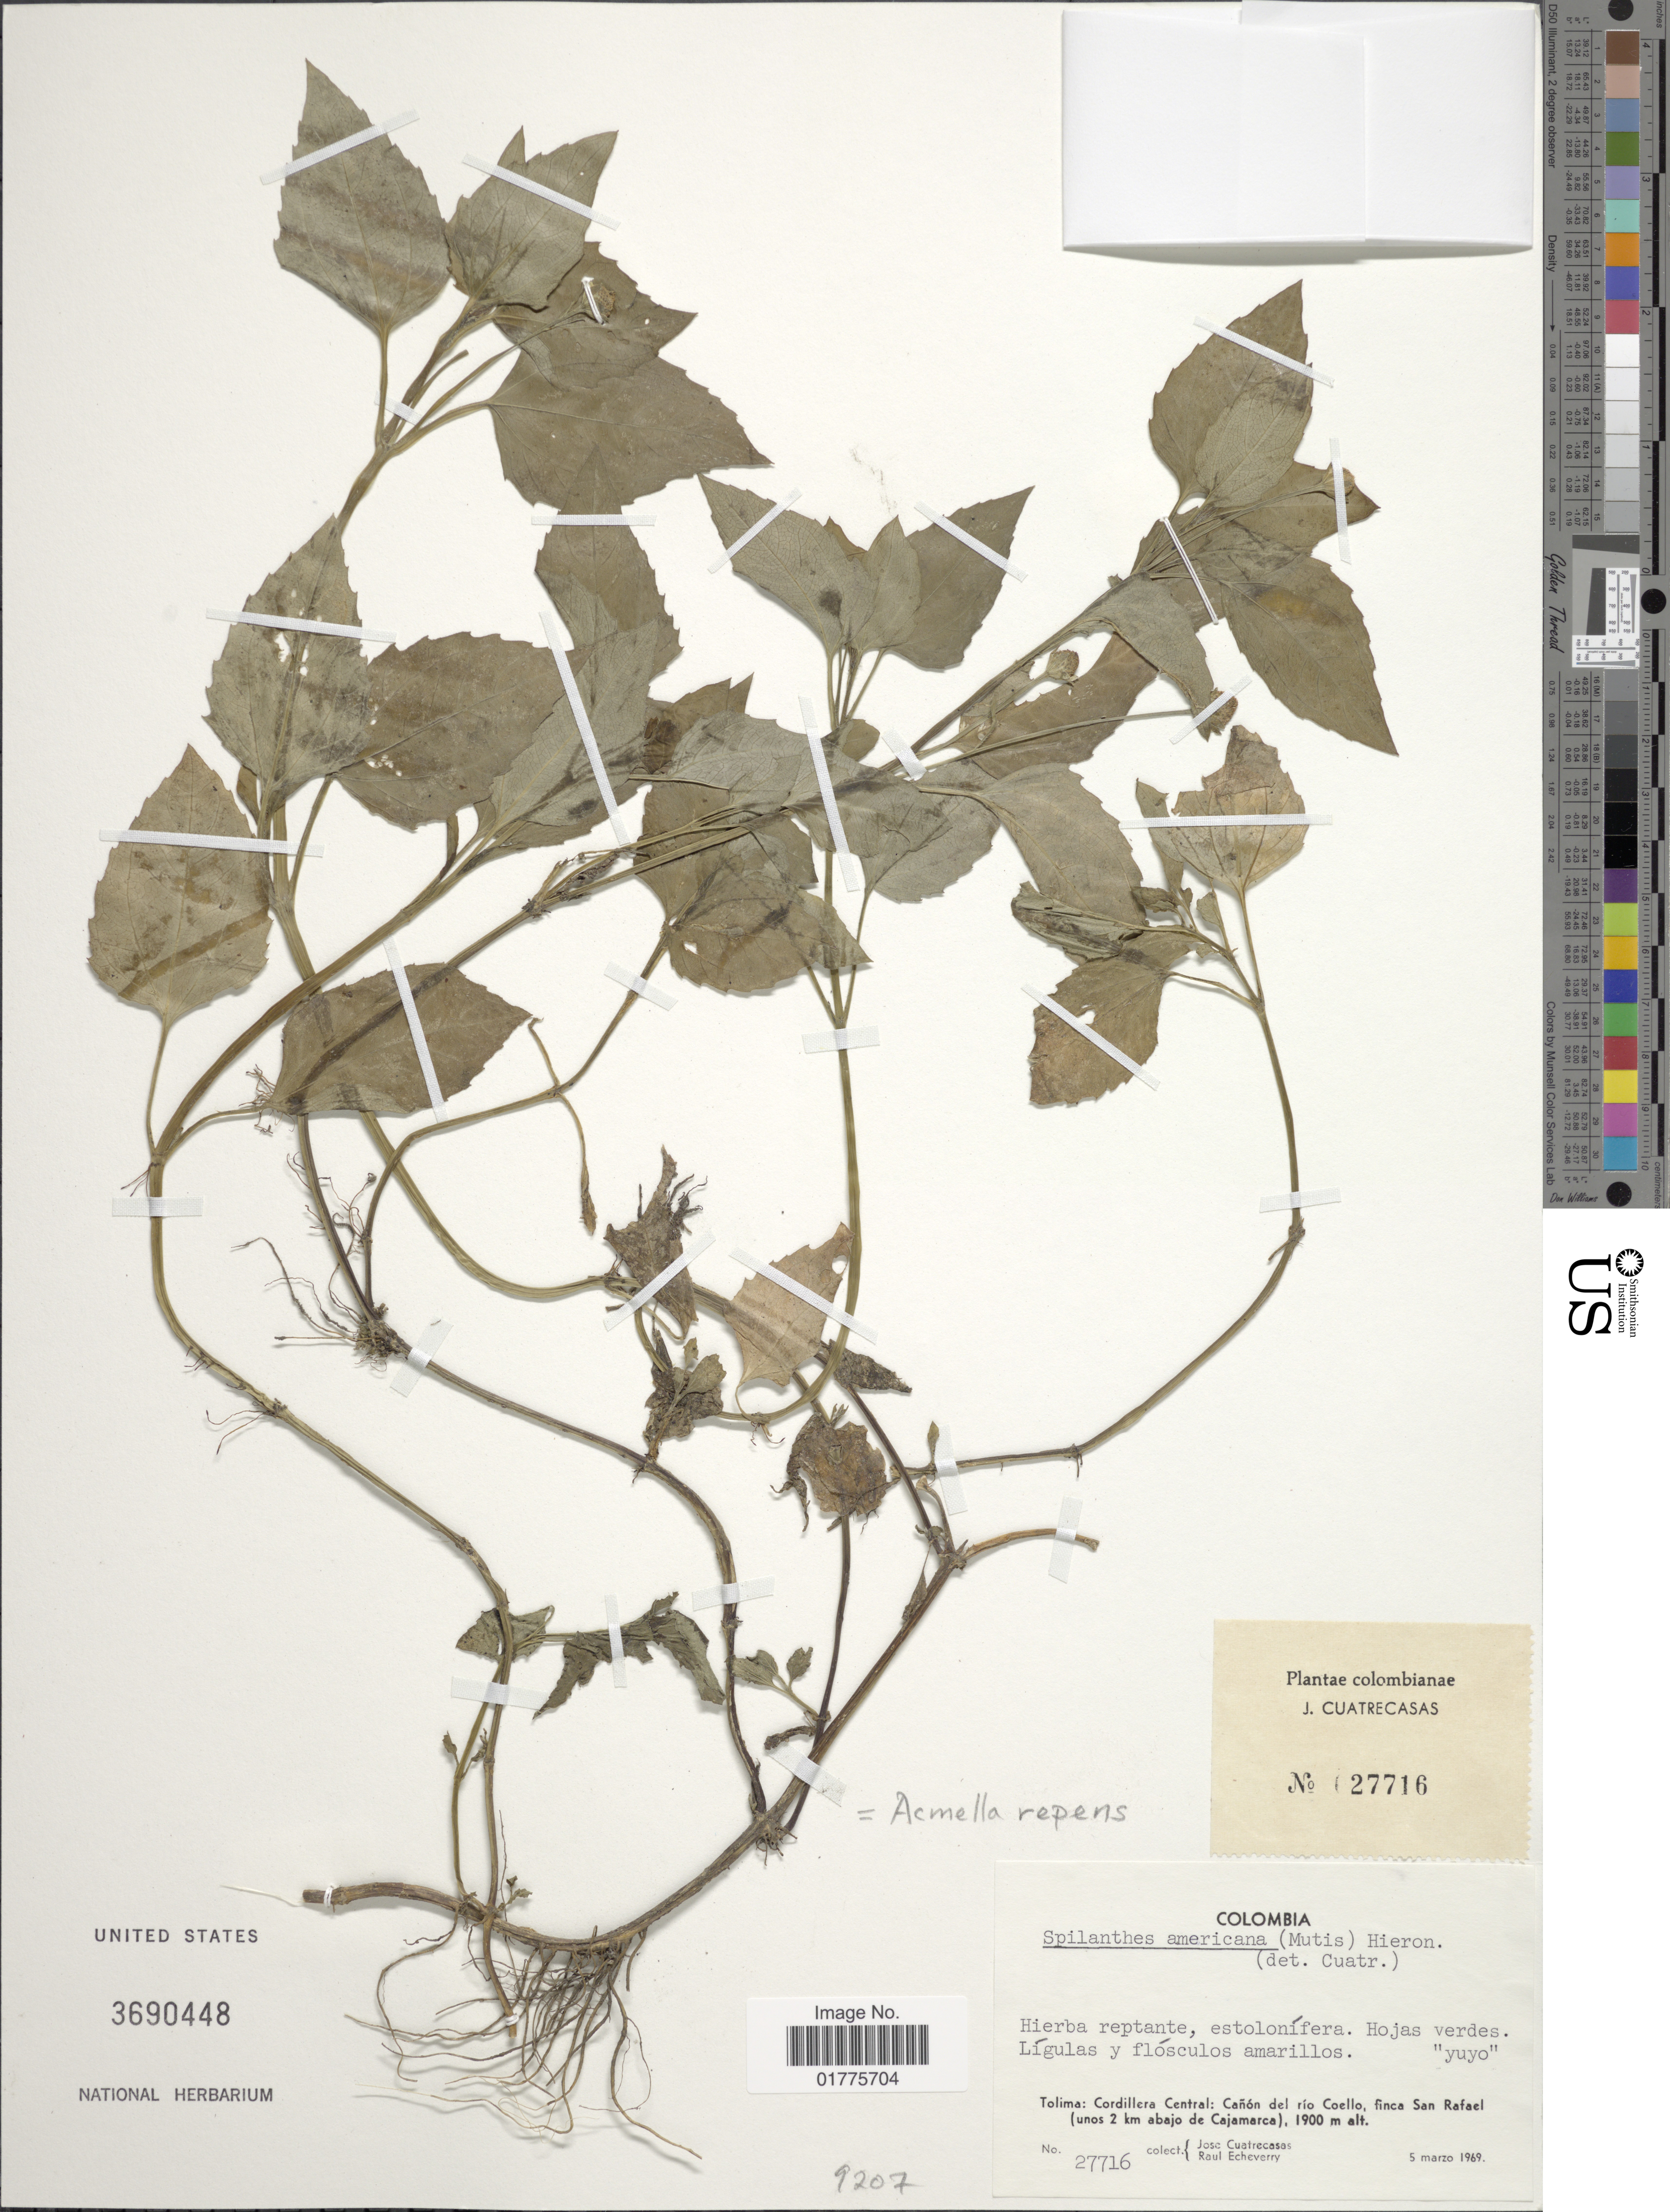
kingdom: Plantae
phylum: Tracheophyta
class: Magnoliopsida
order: Asterales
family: Asteraceae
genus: Acmella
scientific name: Acmella repens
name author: (Walter) Rich.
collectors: J. Cuatrecasas & R. Echeverry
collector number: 27716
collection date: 1969-03-05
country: Colombia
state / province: Tolima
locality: Hojas verdes, Cordillera Central: Cañon del río Coello, finca San Rafael (unos 2 km abajo de Cajamarca)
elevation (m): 1900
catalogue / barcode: US 3690448